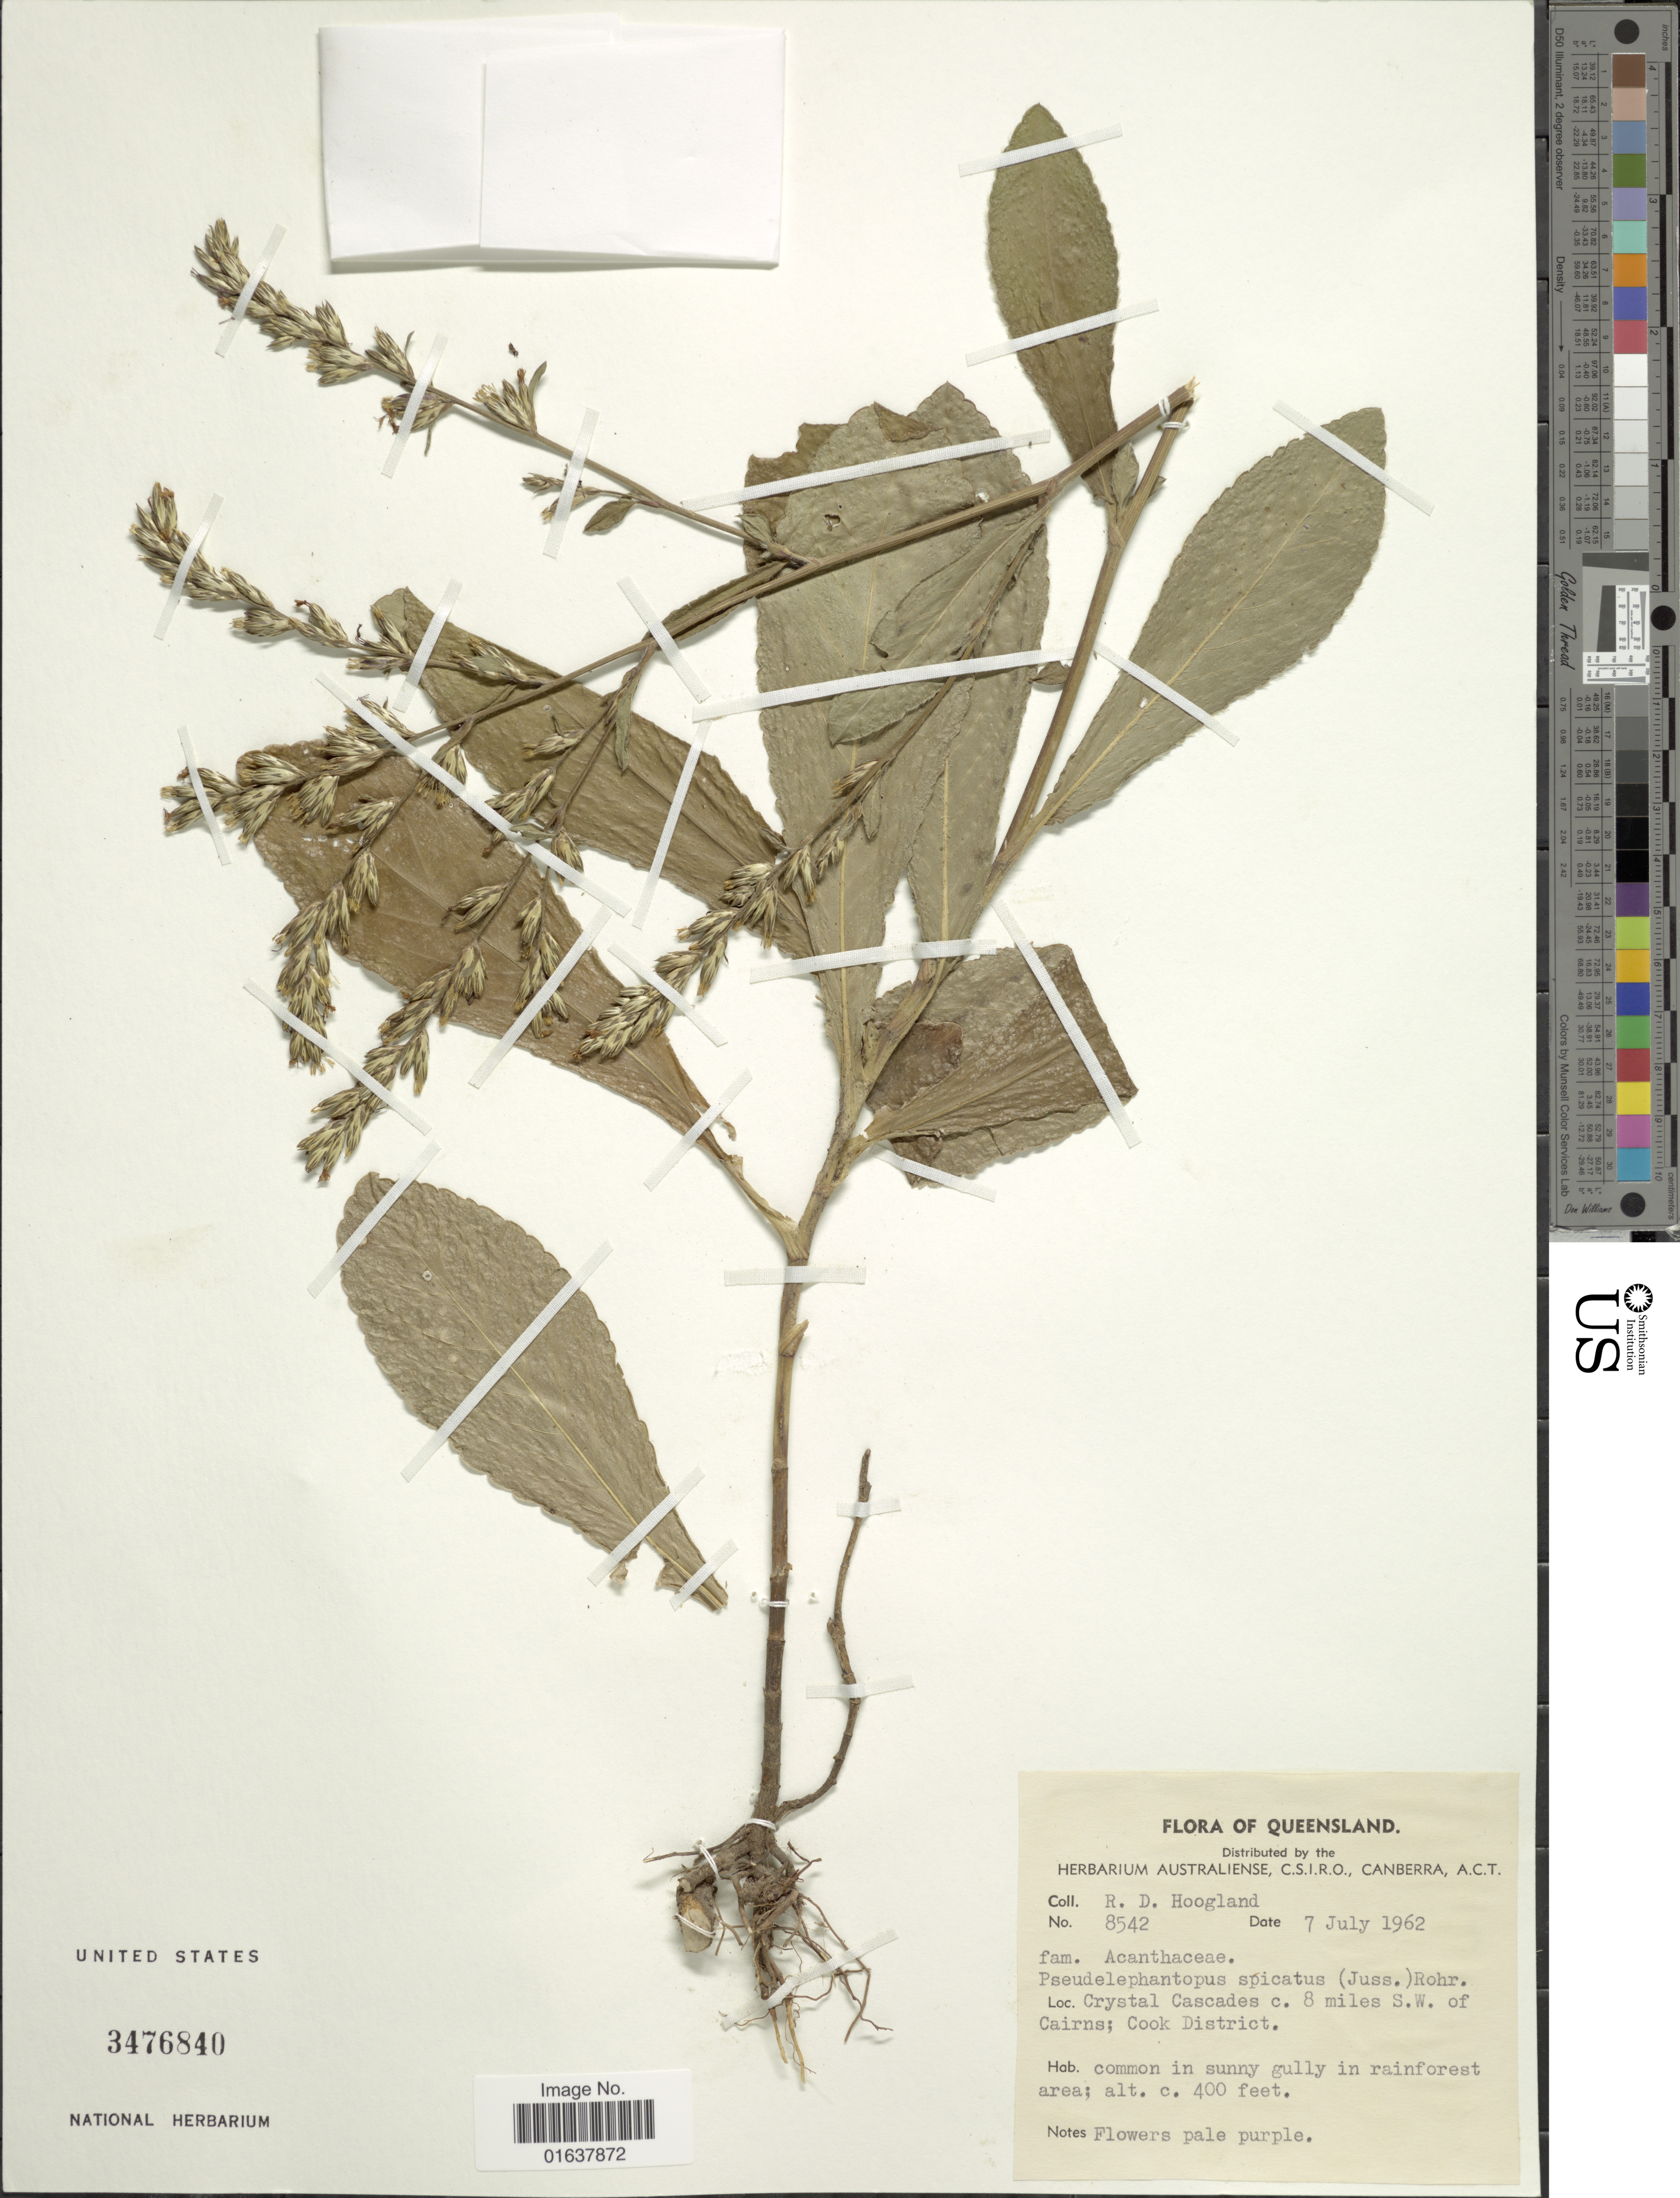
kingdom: Plantae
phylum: Tracheophyta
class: Magnoliopsida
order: Asterales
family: Asteraceae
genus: Pseudelephantopus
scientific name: Pseudelephantopus spicatus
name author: (Juss. ex Aubl.) C.F. Baker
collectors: R. D. Hoogland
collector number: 8542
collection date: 1962-07-07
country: Australia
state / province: Queensland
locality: Crystal Cascades 8 miles S.W. of Cairns; Cook District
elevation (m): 122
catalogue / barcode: US 3476840